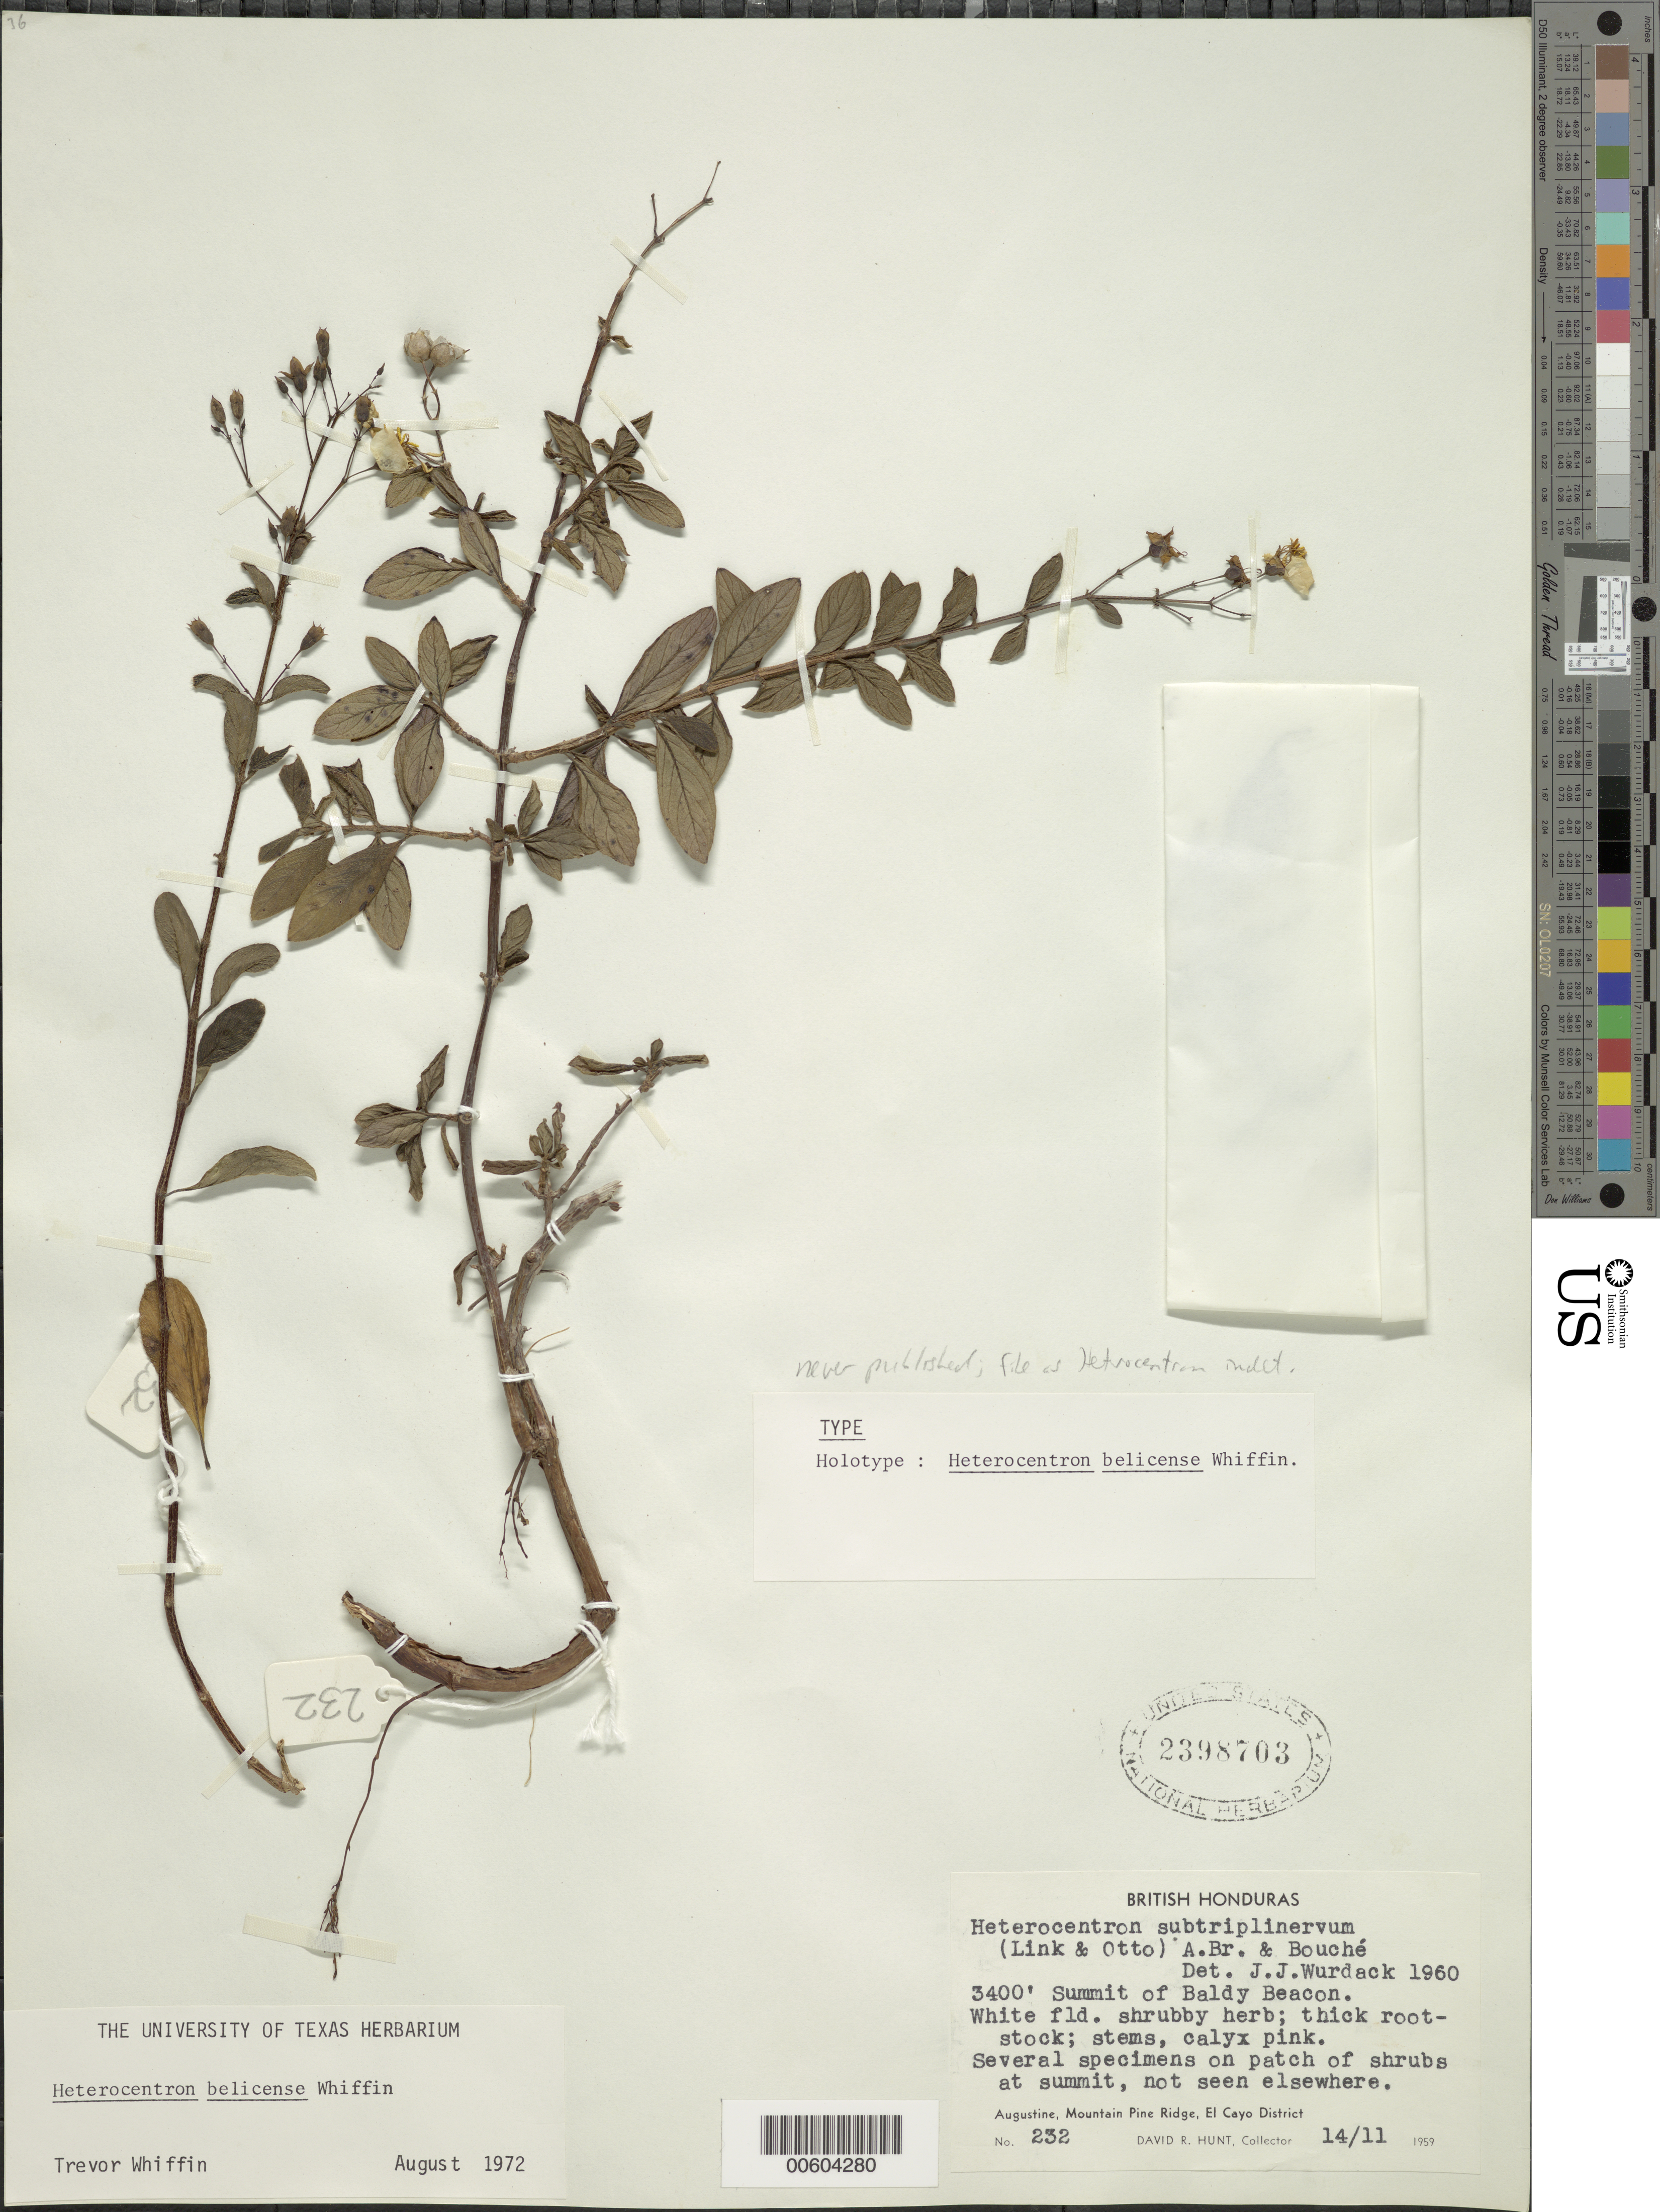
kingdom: Plantae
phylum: Tracheophyta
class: Magnoliopsida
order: Myrtales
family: Melastomataceae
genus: Heterocentron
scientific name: Heterocentron sp.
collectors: D. R. Hunt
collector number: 232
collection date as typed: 14 Nov 1959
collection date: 1959-11-14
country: Belize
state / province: Cayo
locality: Augustine, Mountain Pine Ridge, summit of Baldy Beacon.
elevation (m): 1036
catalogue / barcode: US 2398703